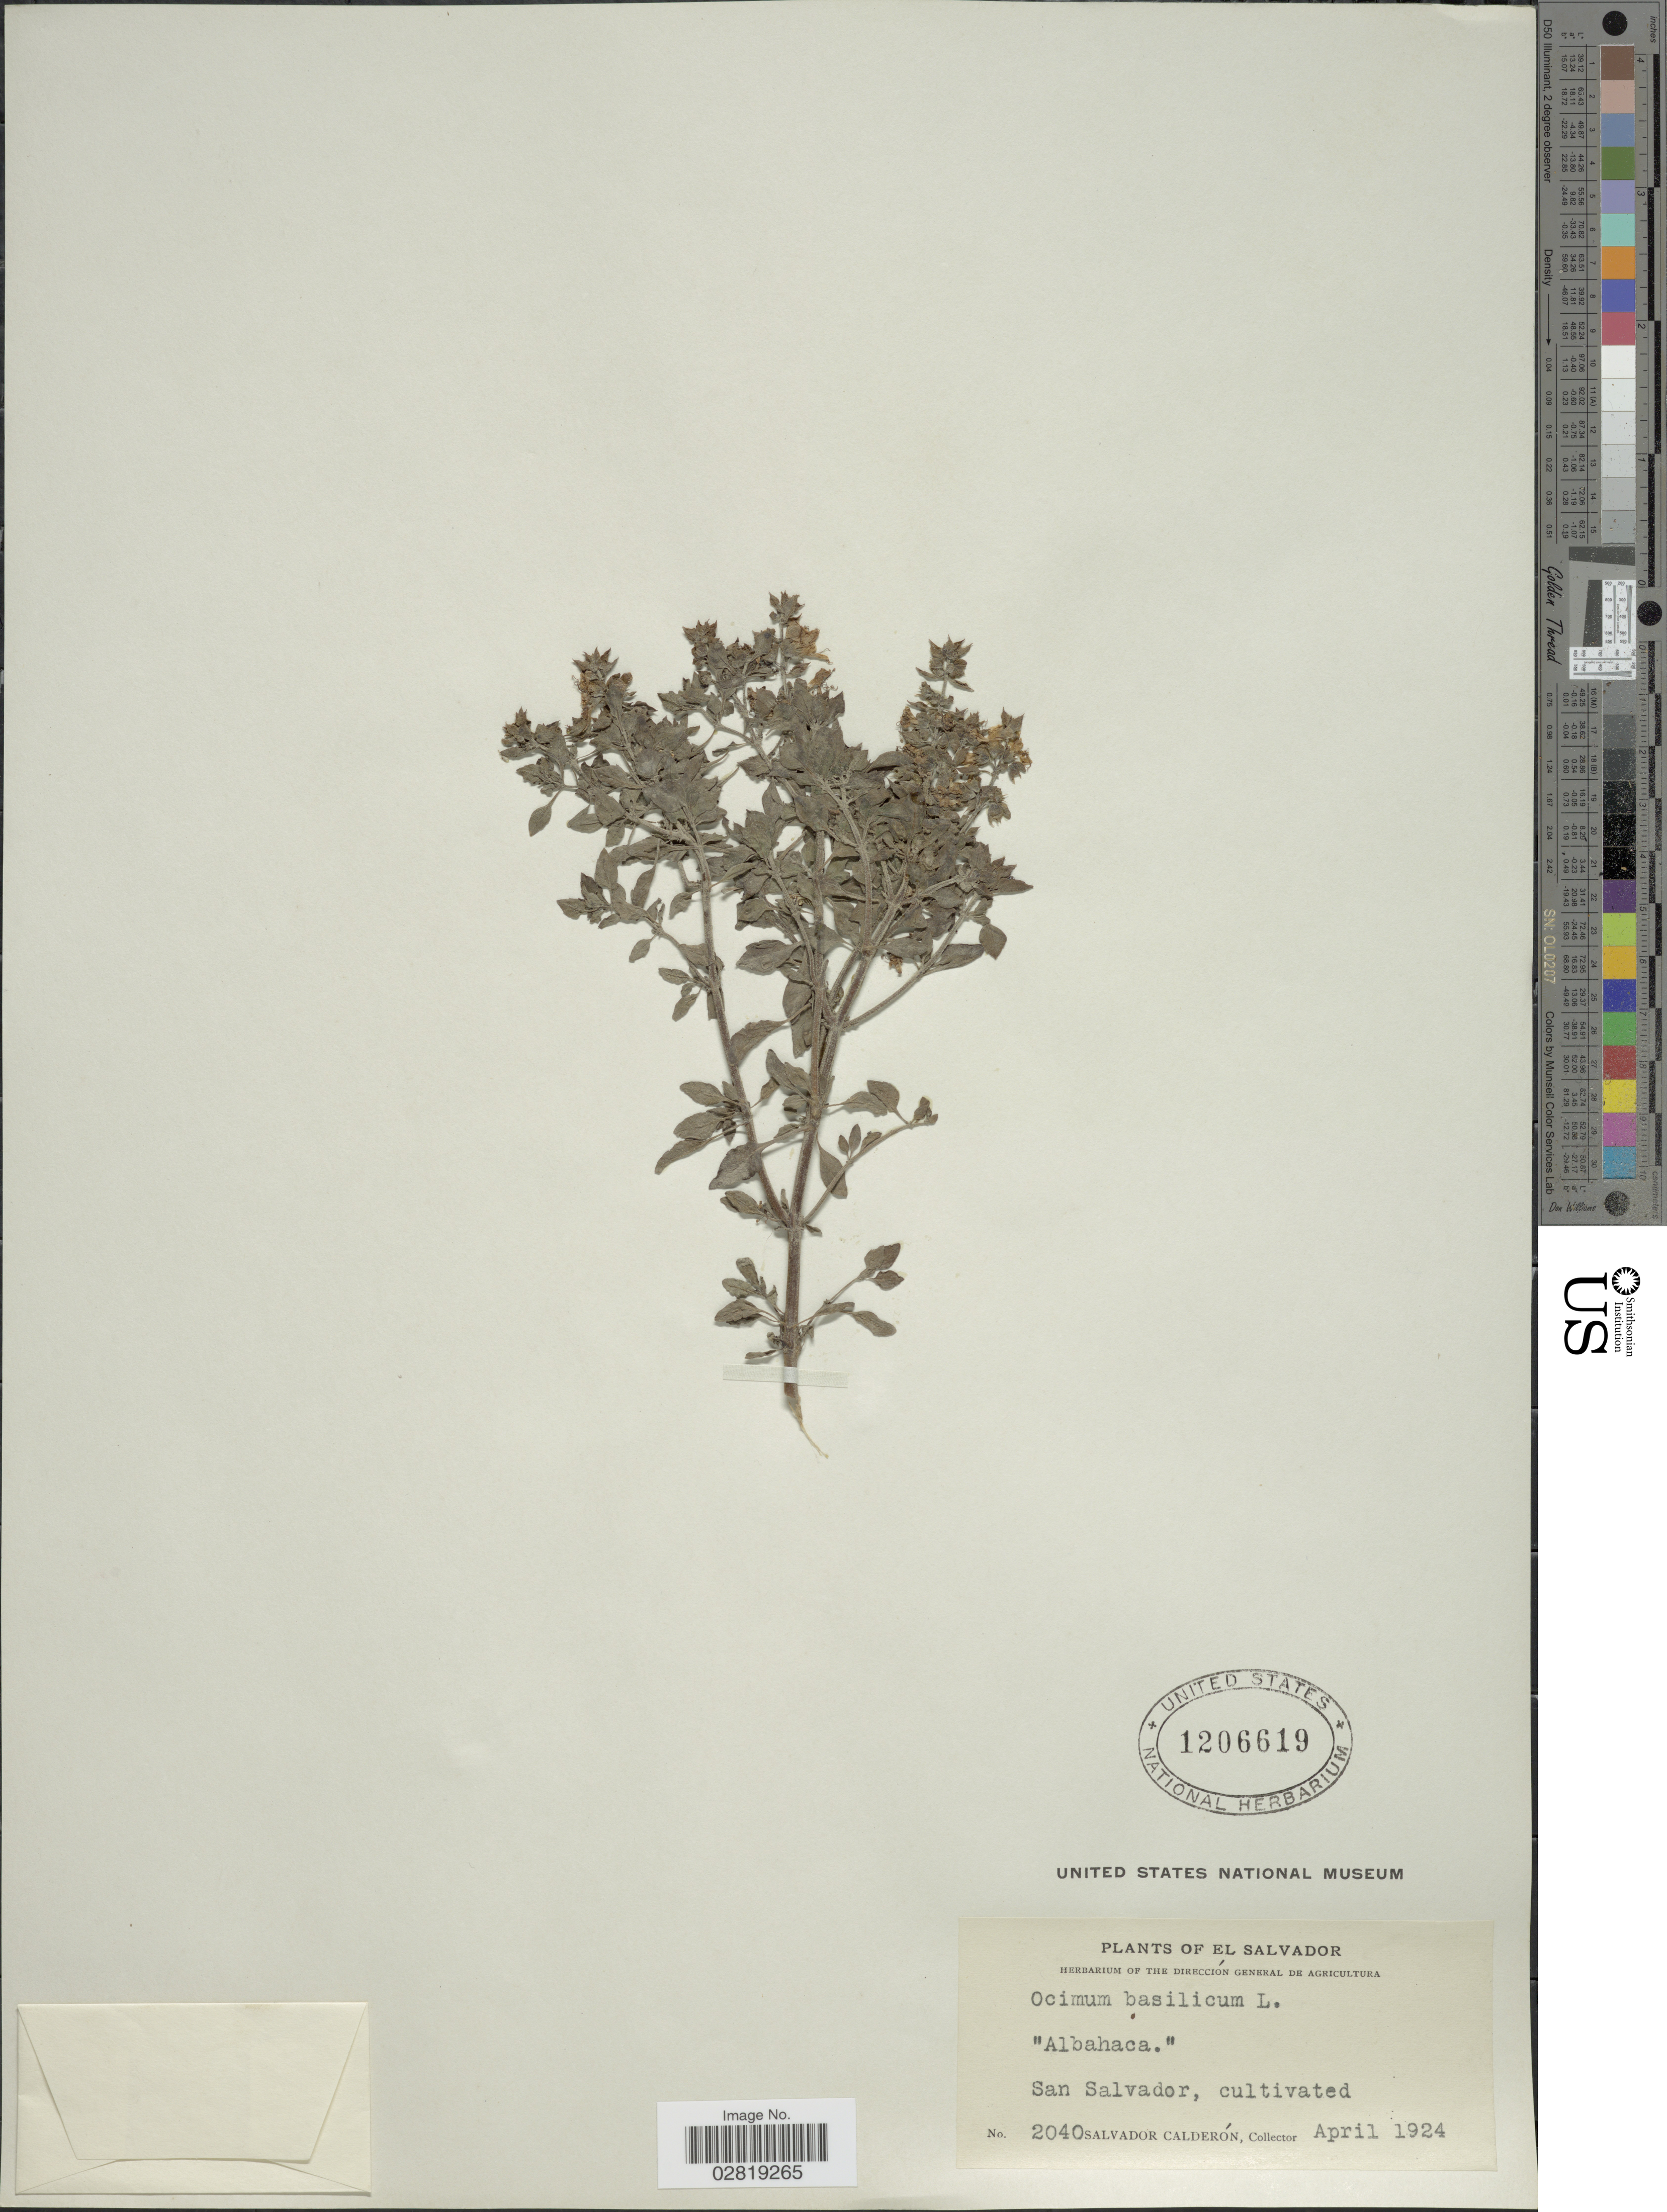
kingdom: Plantae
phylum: Tracheophyta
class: Magnoliopsida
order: Lamiales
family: Lamiaceae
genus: Ocimum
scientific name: Ocimum basilicum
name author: L.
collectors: S. Calderón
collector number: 2040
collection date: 1924-04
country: El Salvador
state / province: San Salvador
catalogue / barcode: US 1206619